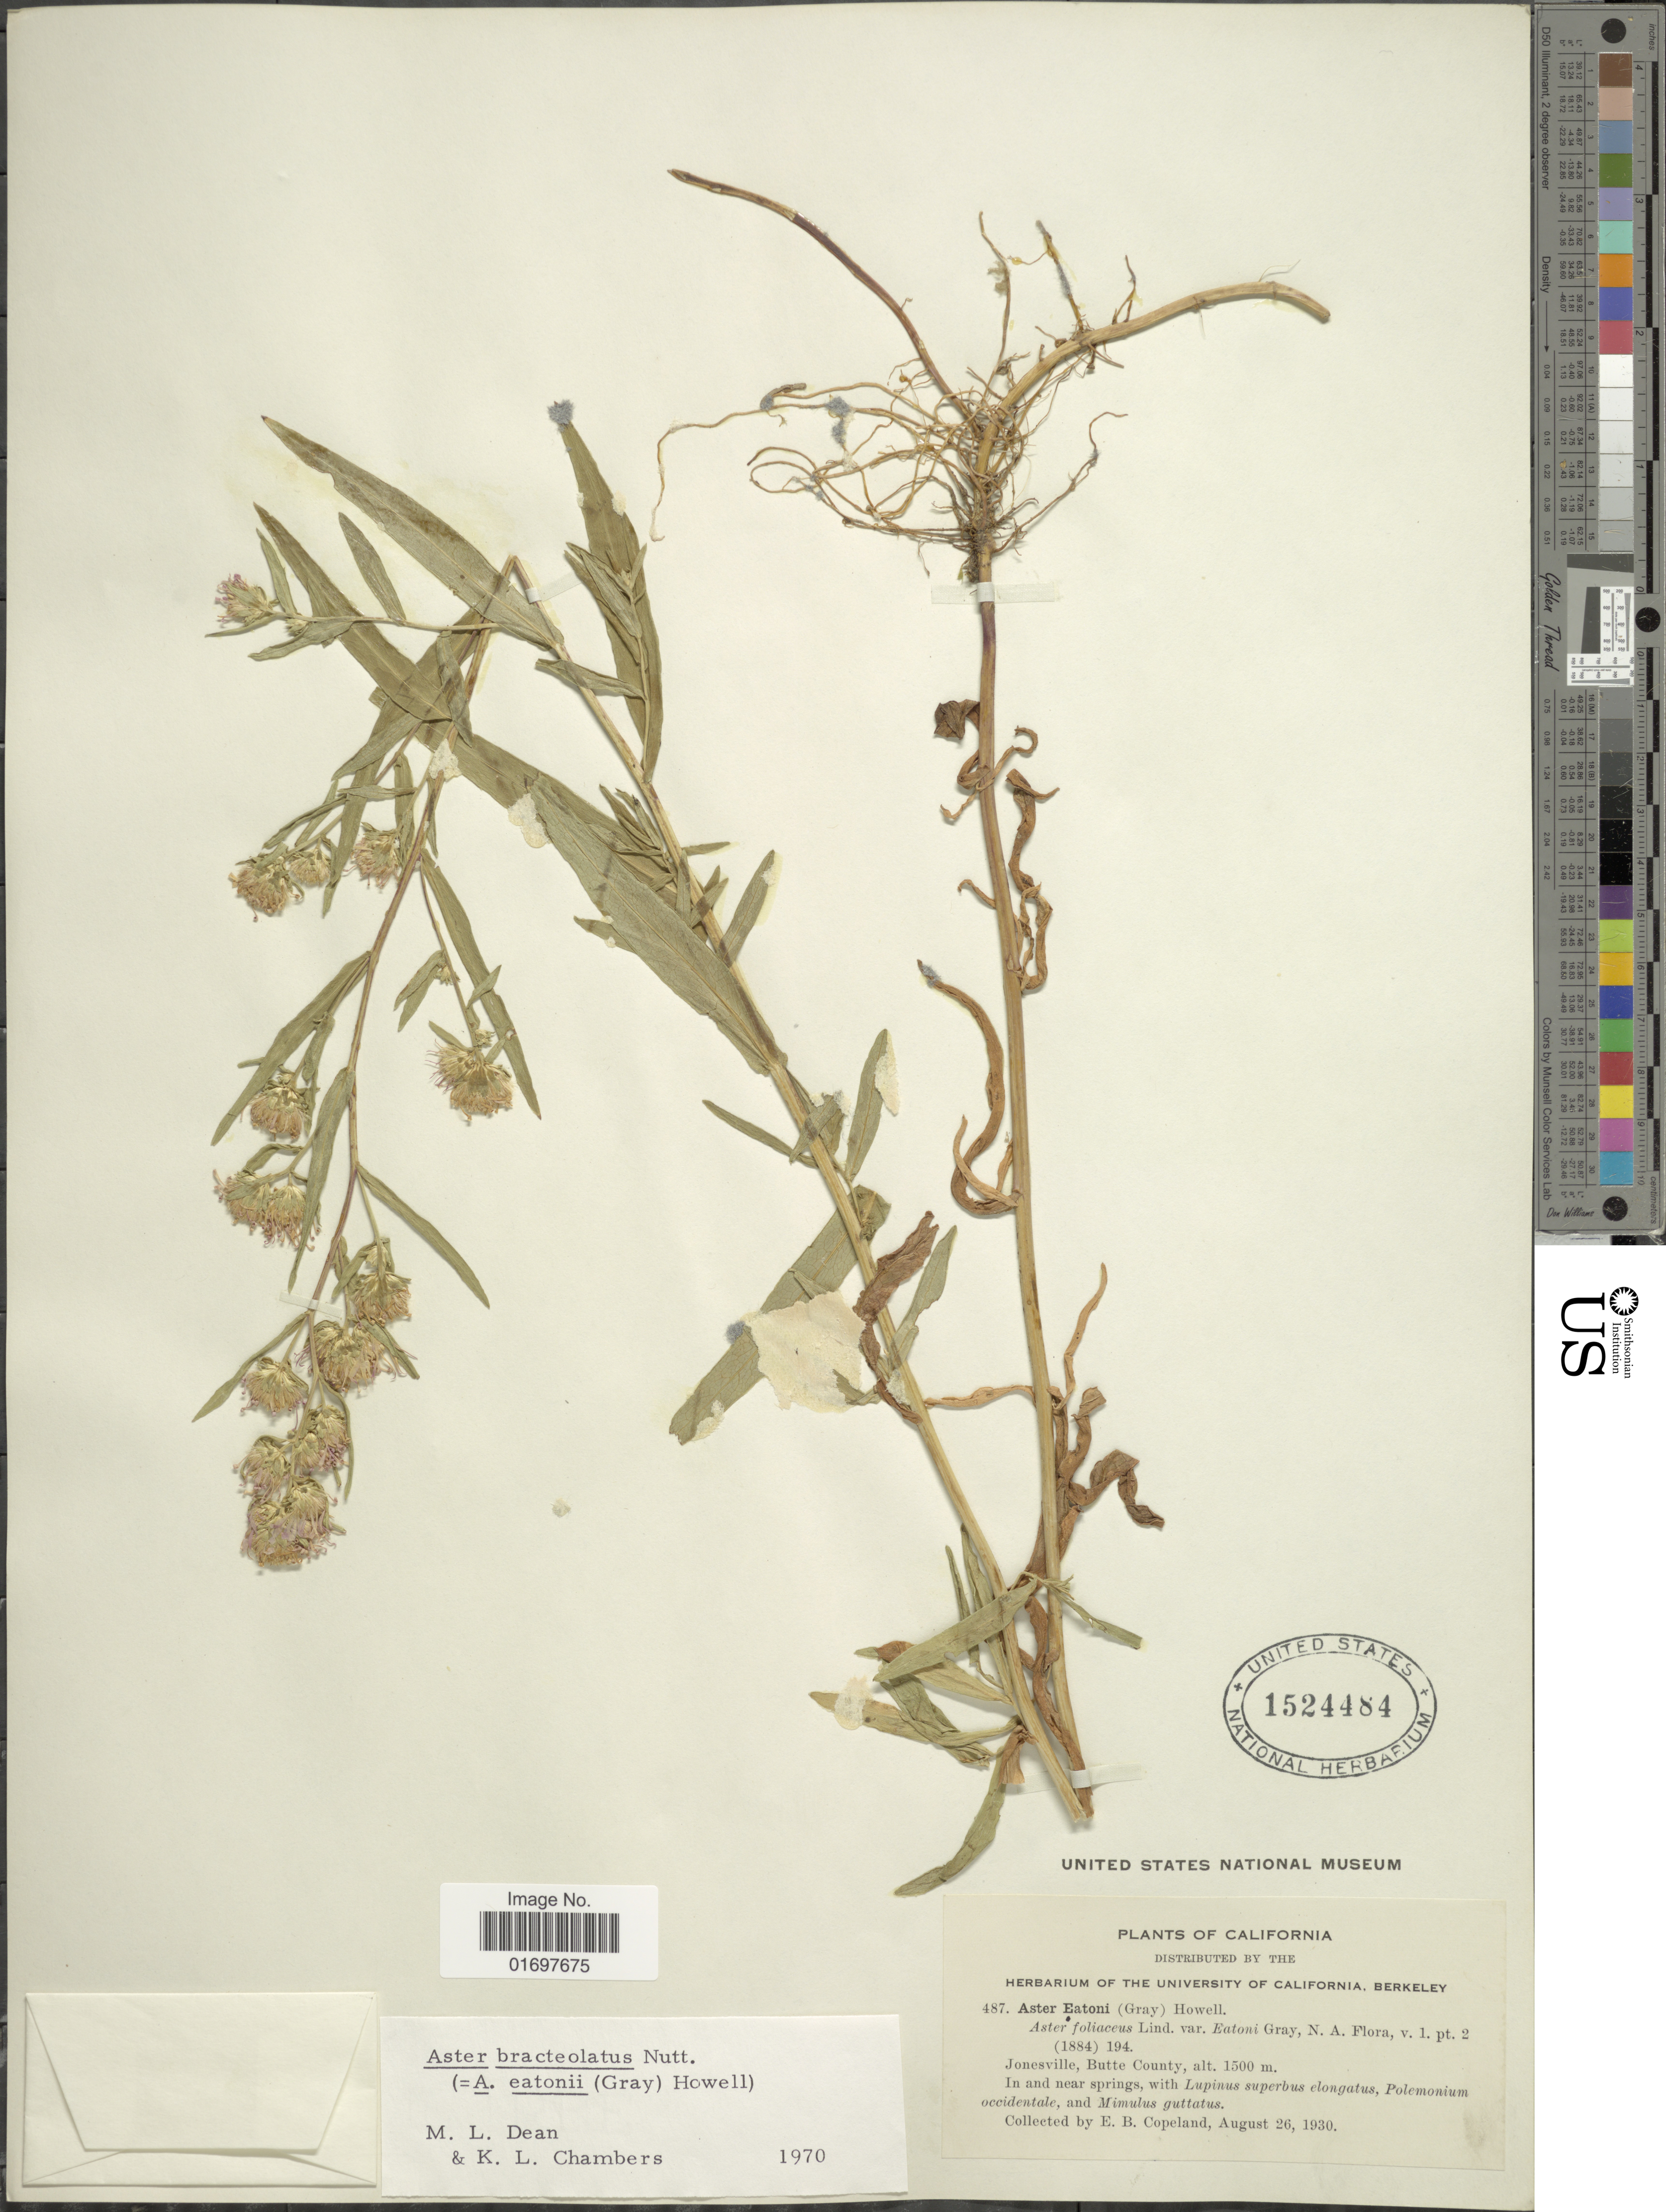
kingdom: Plantae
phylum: Tracheophyta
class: Magnoliopsida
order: Asterales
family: Asteraceae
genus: Symphyotrichum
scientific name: Symphyotrichum bracteolatum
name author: (Nutt.) G.L. Nesom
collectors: E. B. Copeland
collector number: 487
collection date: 1930-08-26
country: United States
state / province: California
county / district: Butte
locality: Jonesville, Butte County,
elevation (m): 1500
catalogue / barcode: US 1524484